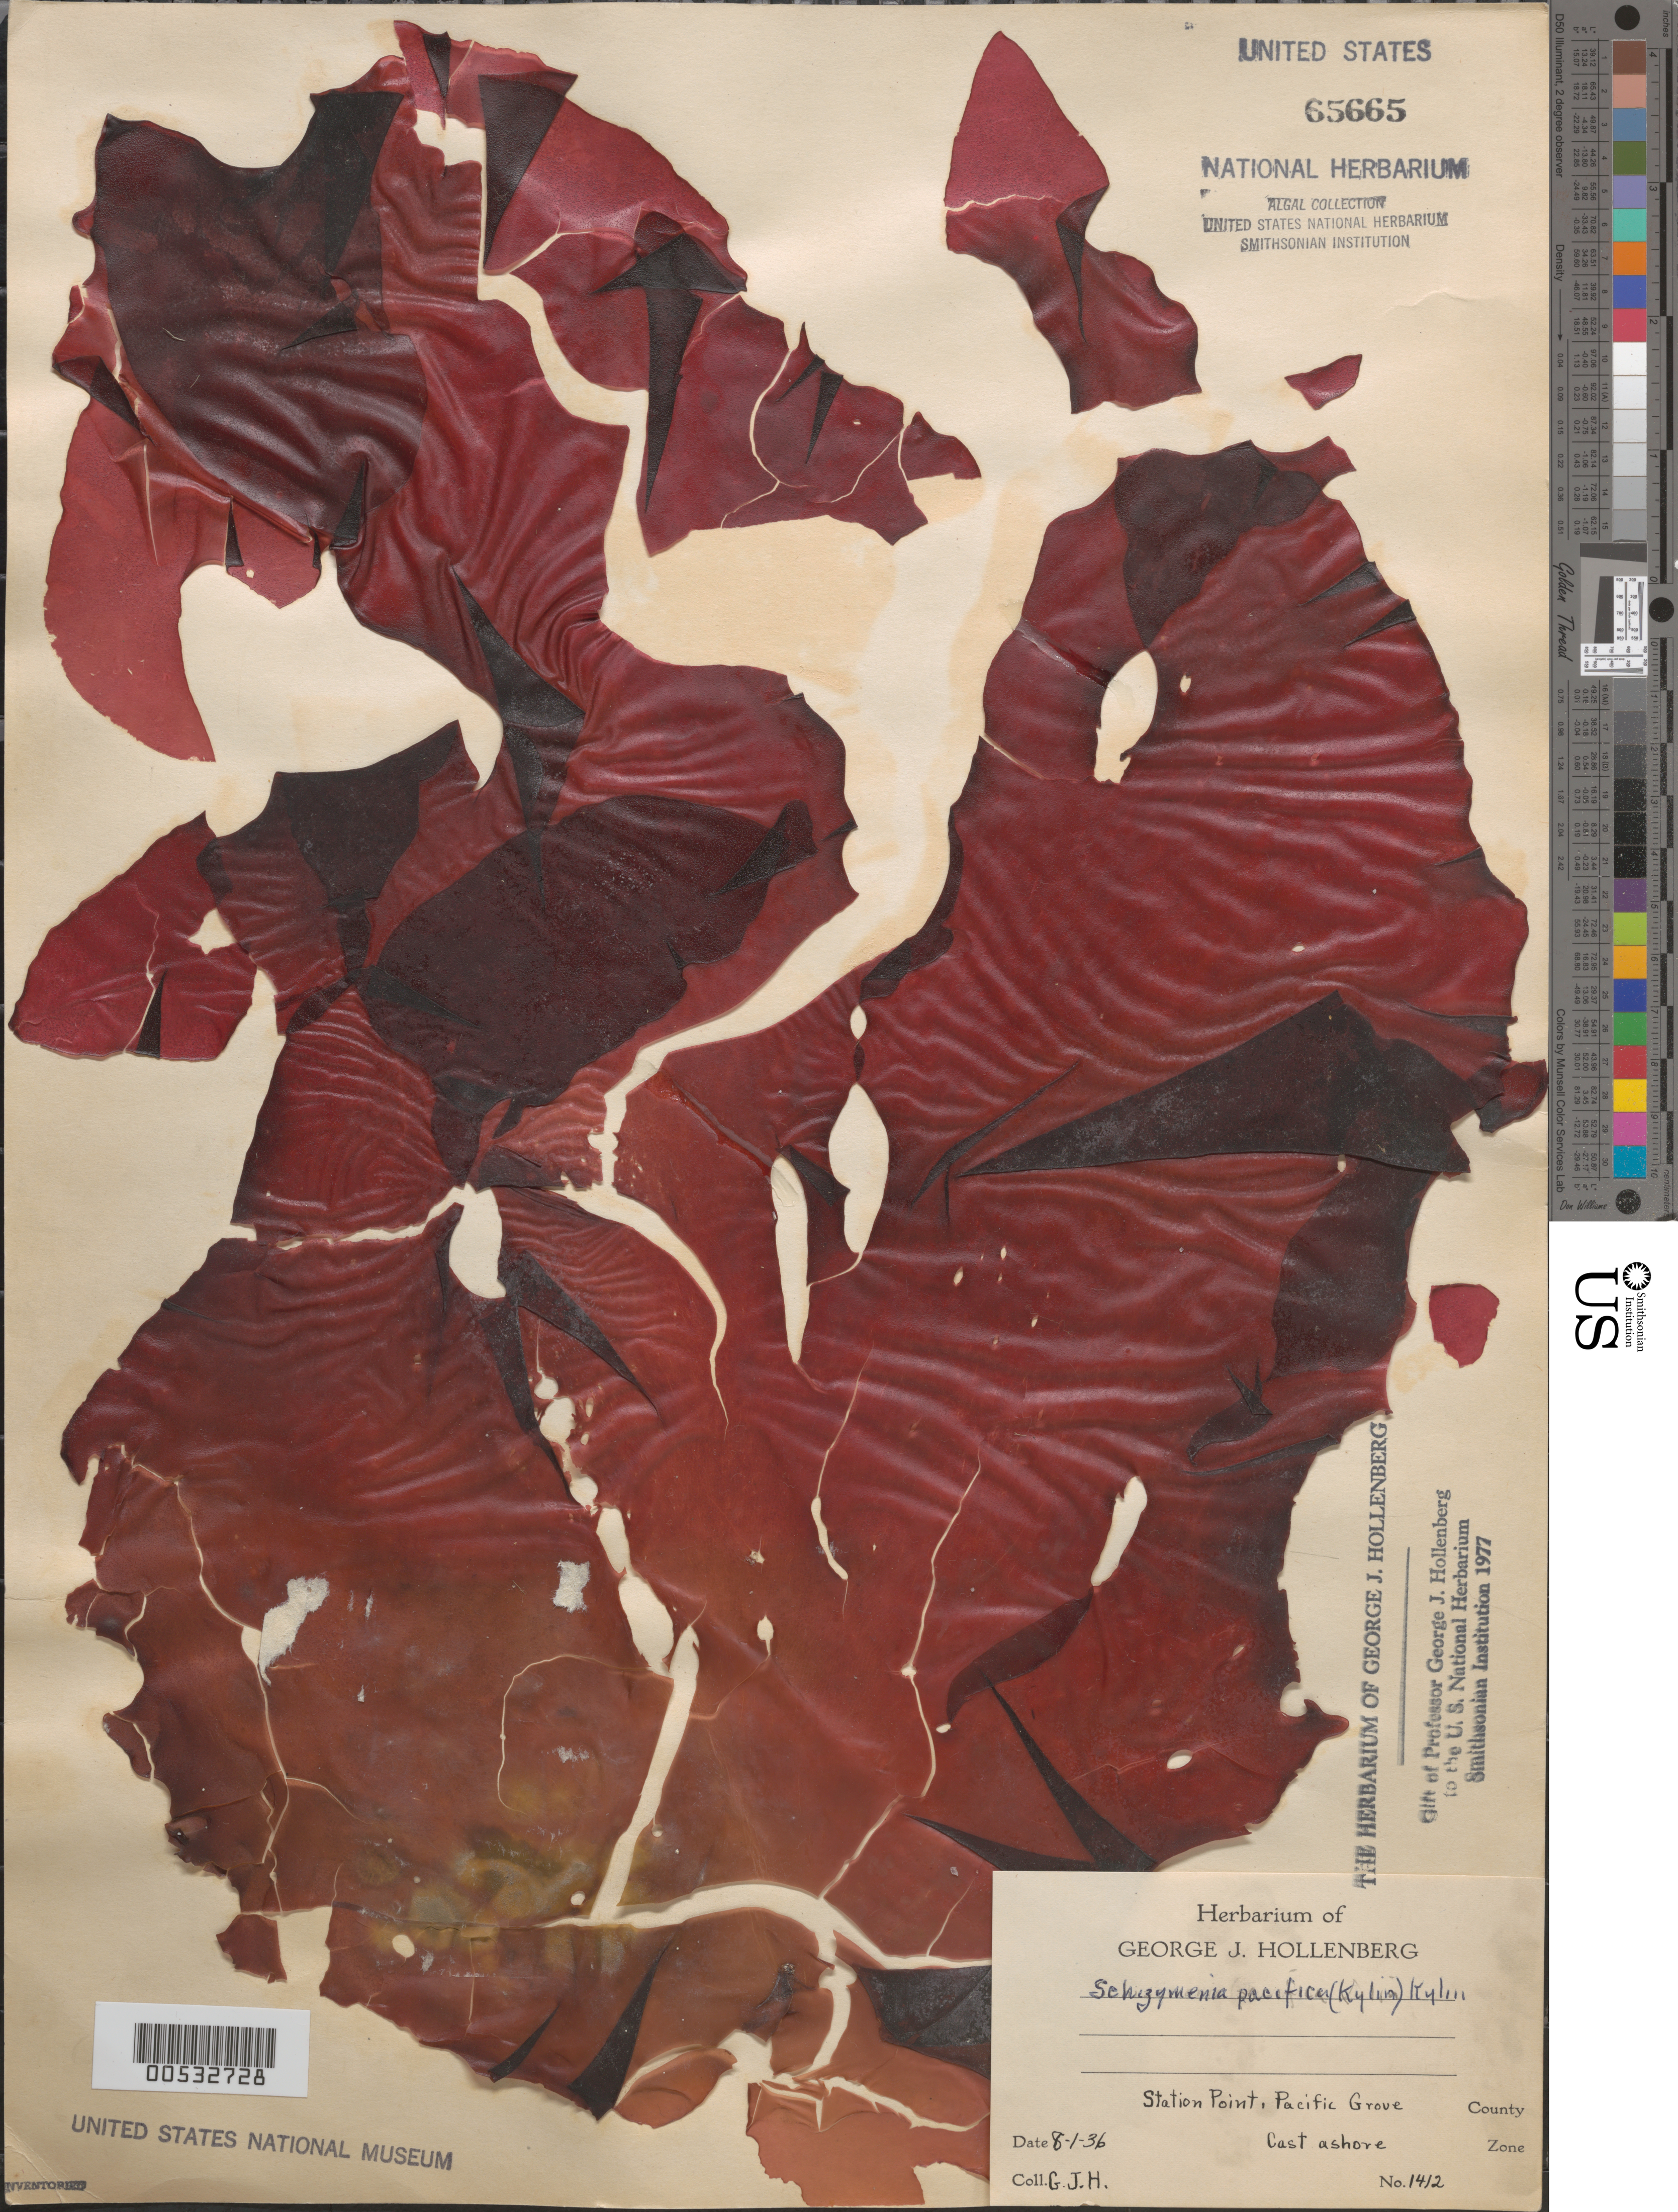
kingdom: Plantae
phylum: Rhodophyta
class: Florideophyceae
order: Nemastomatales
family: Schizymeniaceae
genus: Schizymenia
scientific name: Schizymenia pacifica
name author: (Kylin) Kylin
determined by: Hollenberg, George J.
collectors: G. Hollenberg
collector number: GJH 1412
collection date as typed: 01 Aug 1936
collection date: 1936-08-01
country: United States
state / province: California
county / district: Monterey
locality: Station Point, Pacific Grove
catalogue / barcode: US 65665